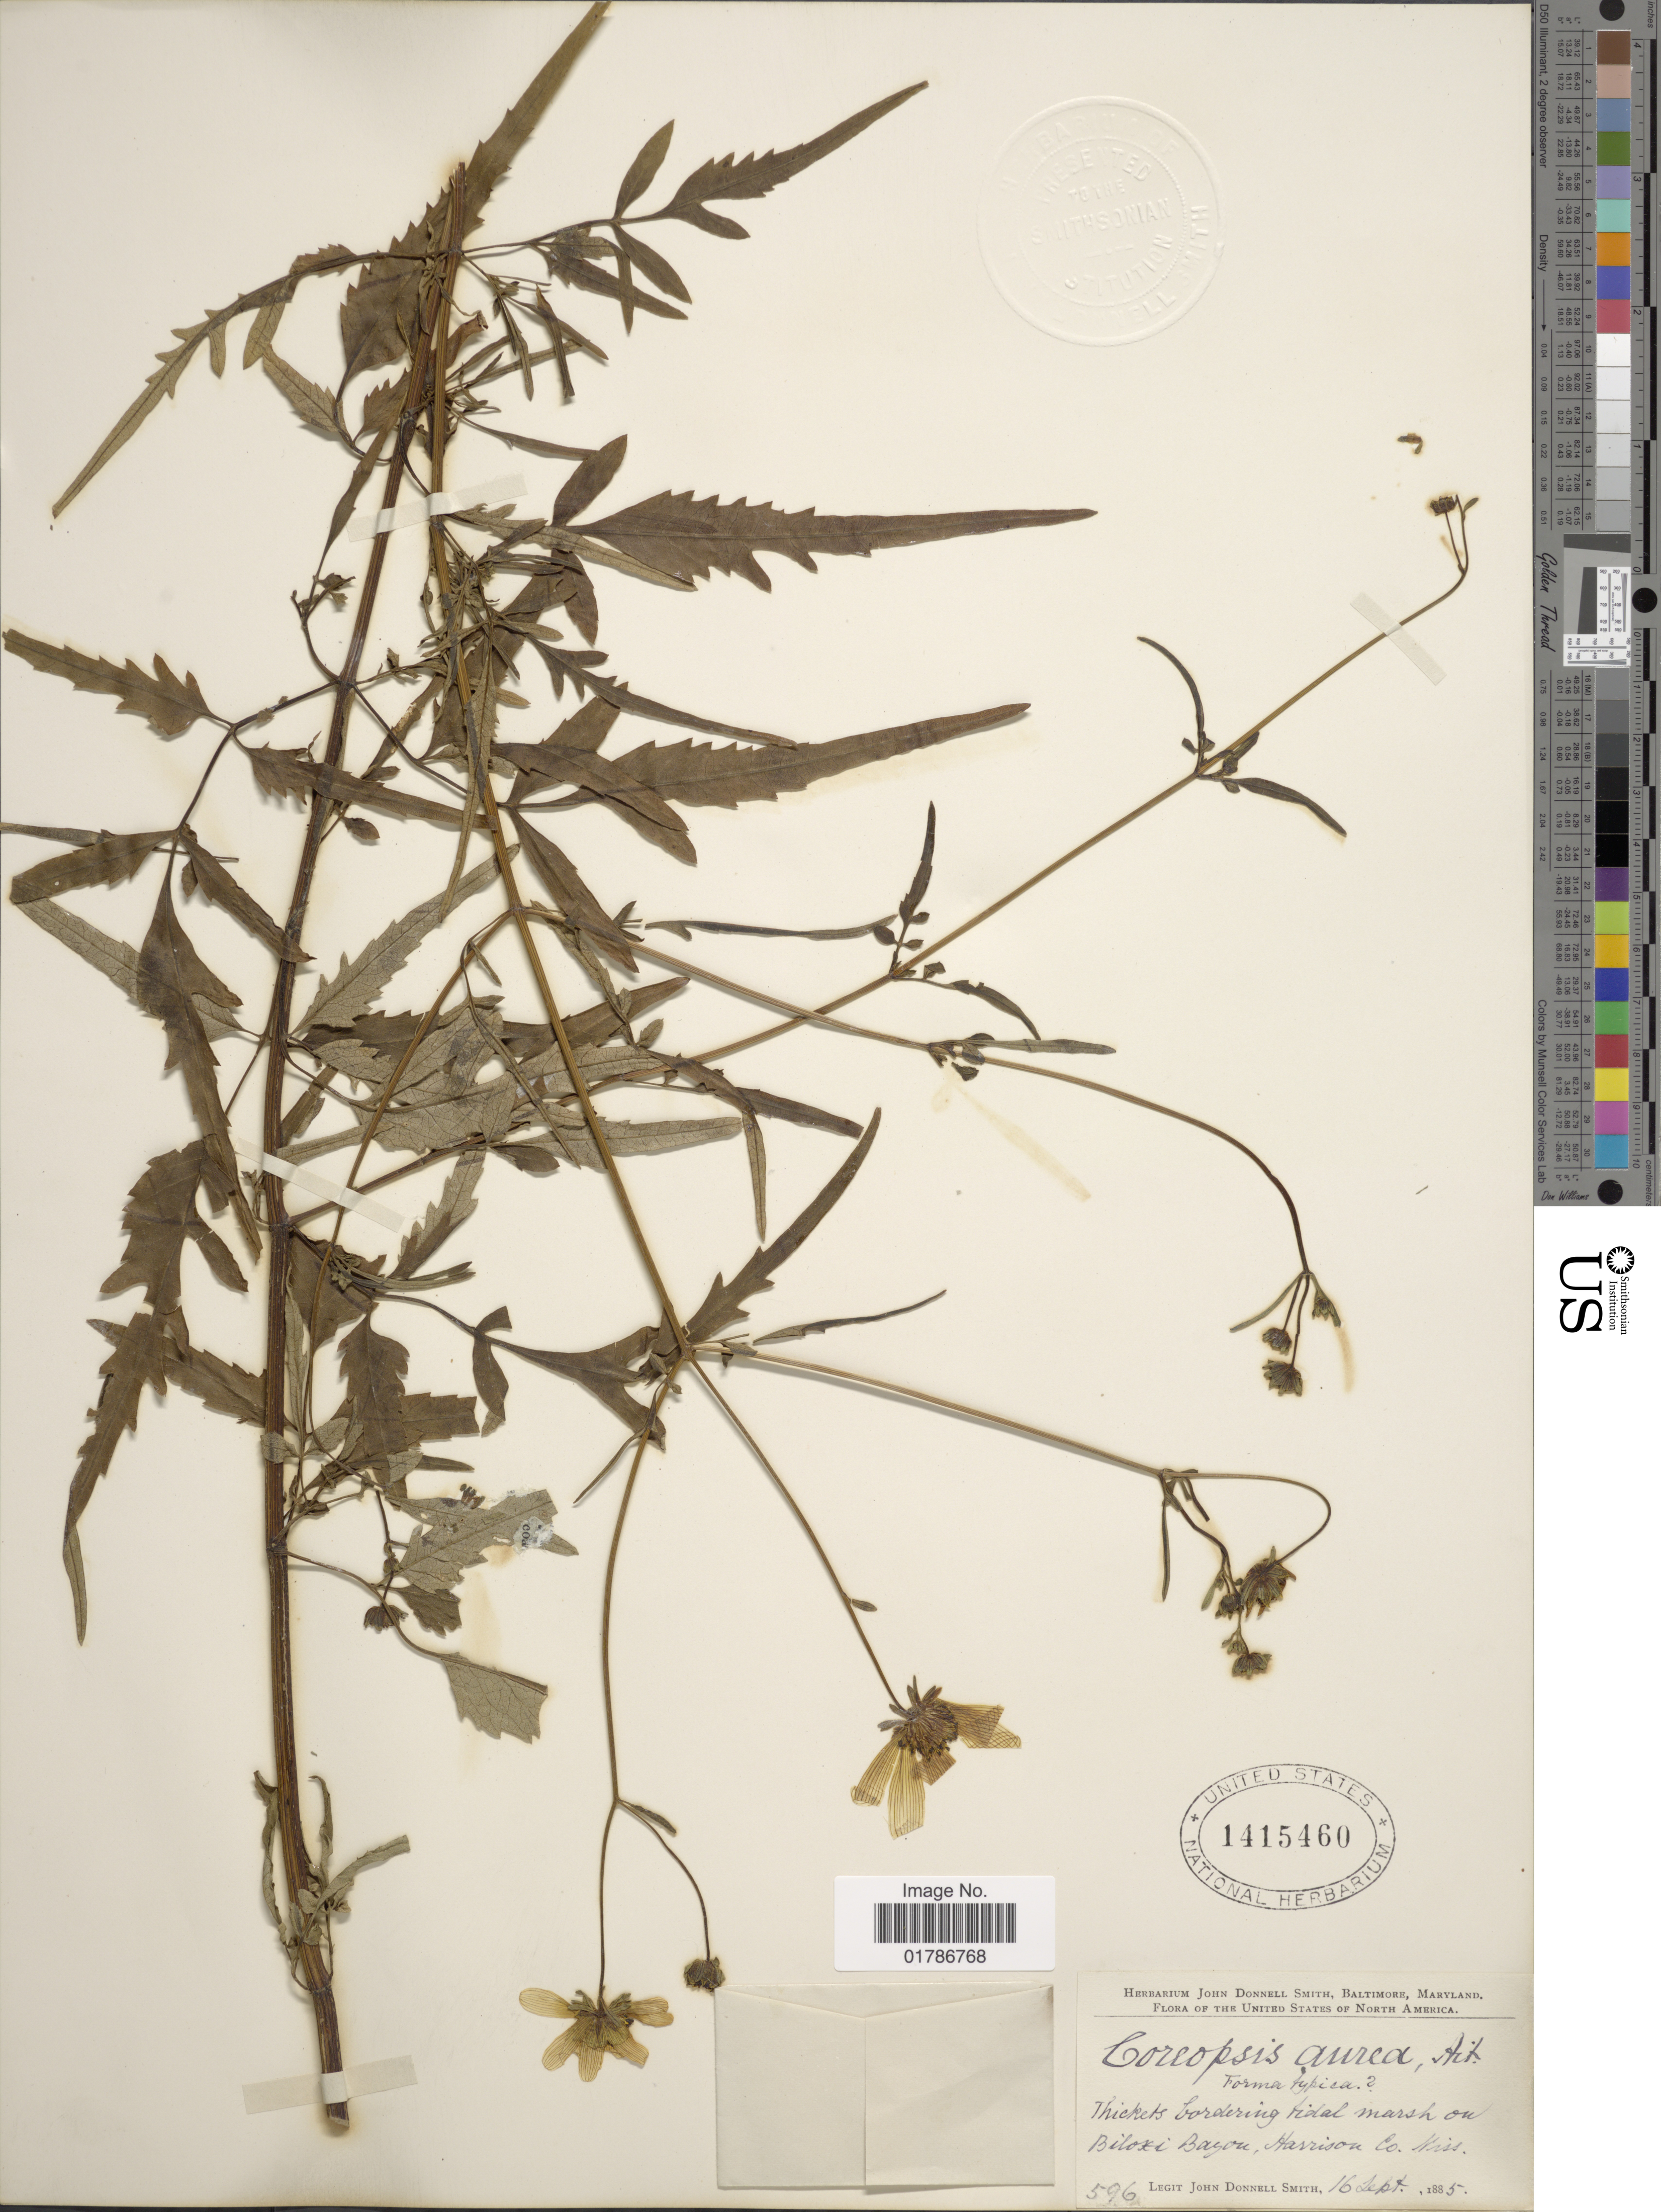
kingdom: Plantae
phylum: Tracheophyta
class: Magnoliopsida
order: Asterales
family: Asteraceae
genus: Bidens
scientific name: Bidens mitis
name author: (Michx.) Sherff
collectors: J. Donnell Smith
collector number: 596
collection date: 1885-09-16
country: United States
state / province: Mississippi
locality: Thickets bordering tidal marsh on Biloxi Bayon, Harrison Co., Miss,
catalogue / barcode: US 1415460